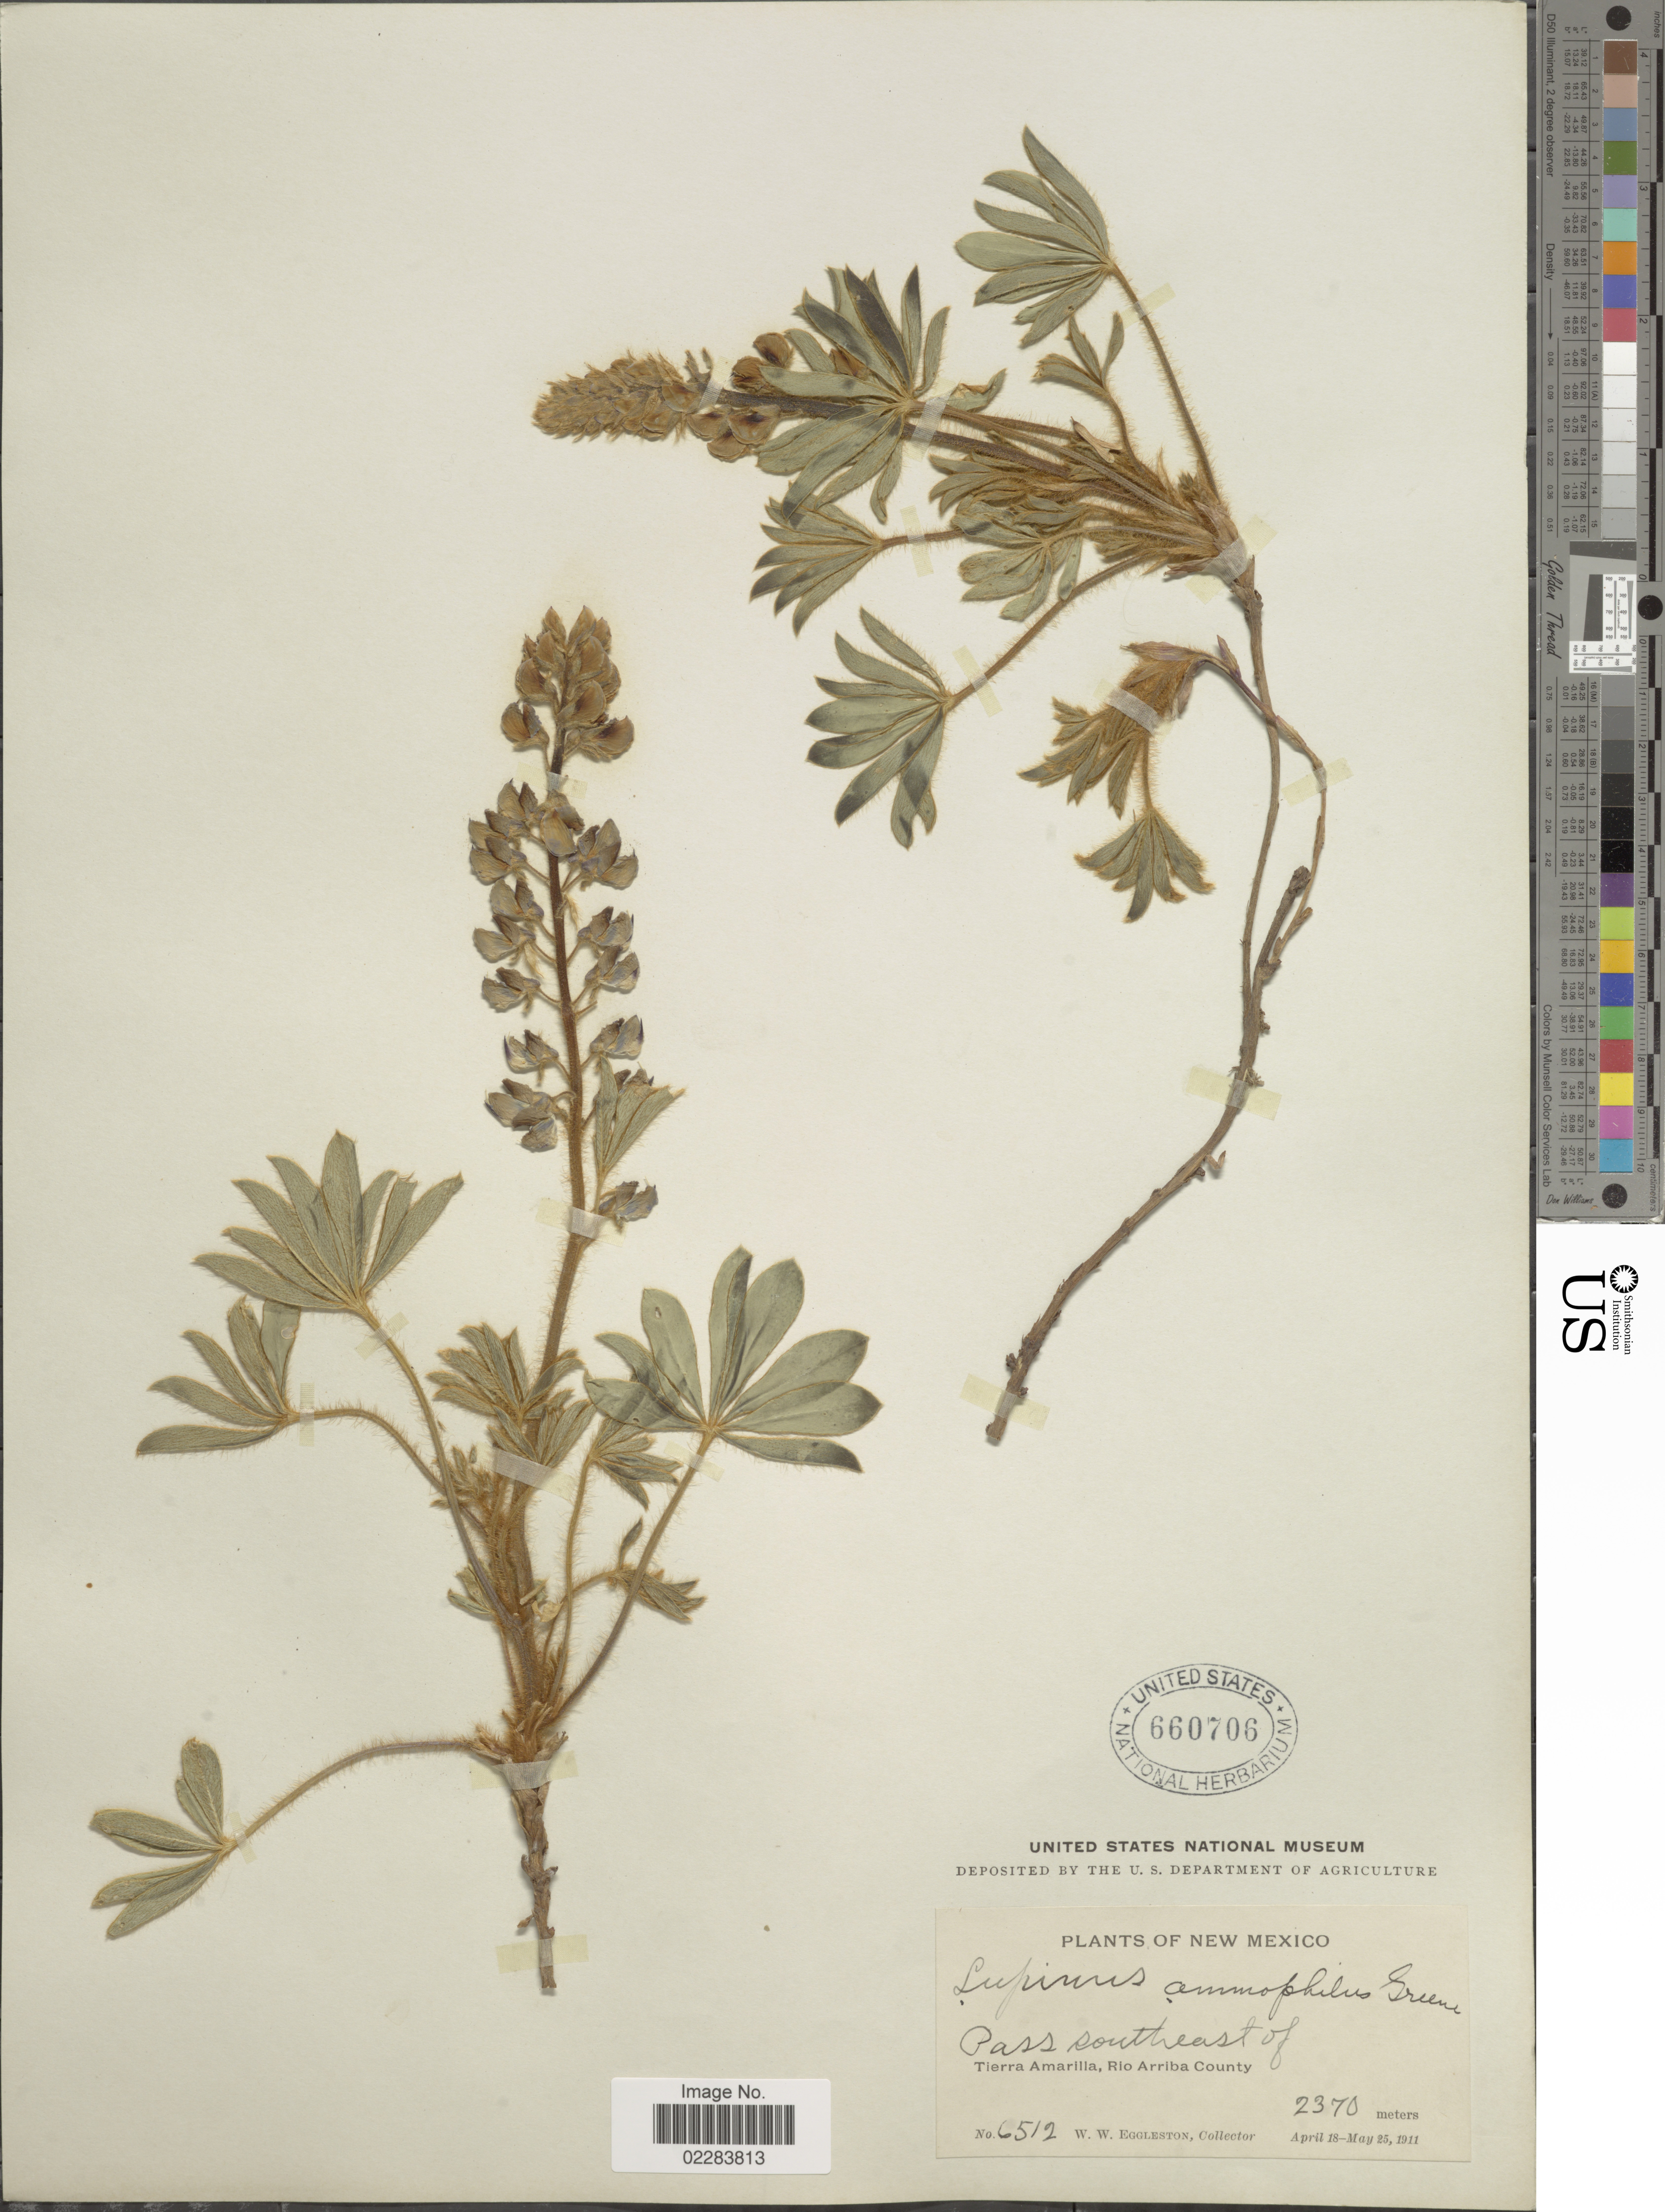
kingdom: Plantae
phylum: Tracheophyta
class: Magnoliopsida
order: Fabales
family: Fabaceae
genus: Lupinus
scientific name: Lupinus ammophilus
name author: Greene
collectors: W. W. Eggleston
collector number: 6512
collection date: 1911-04-18/1911-05-25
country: United States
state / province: New Mexico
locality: Pass southeast of Tierra Amarilla, Rio Arriba County,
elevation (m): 2370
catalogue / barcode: US 660706